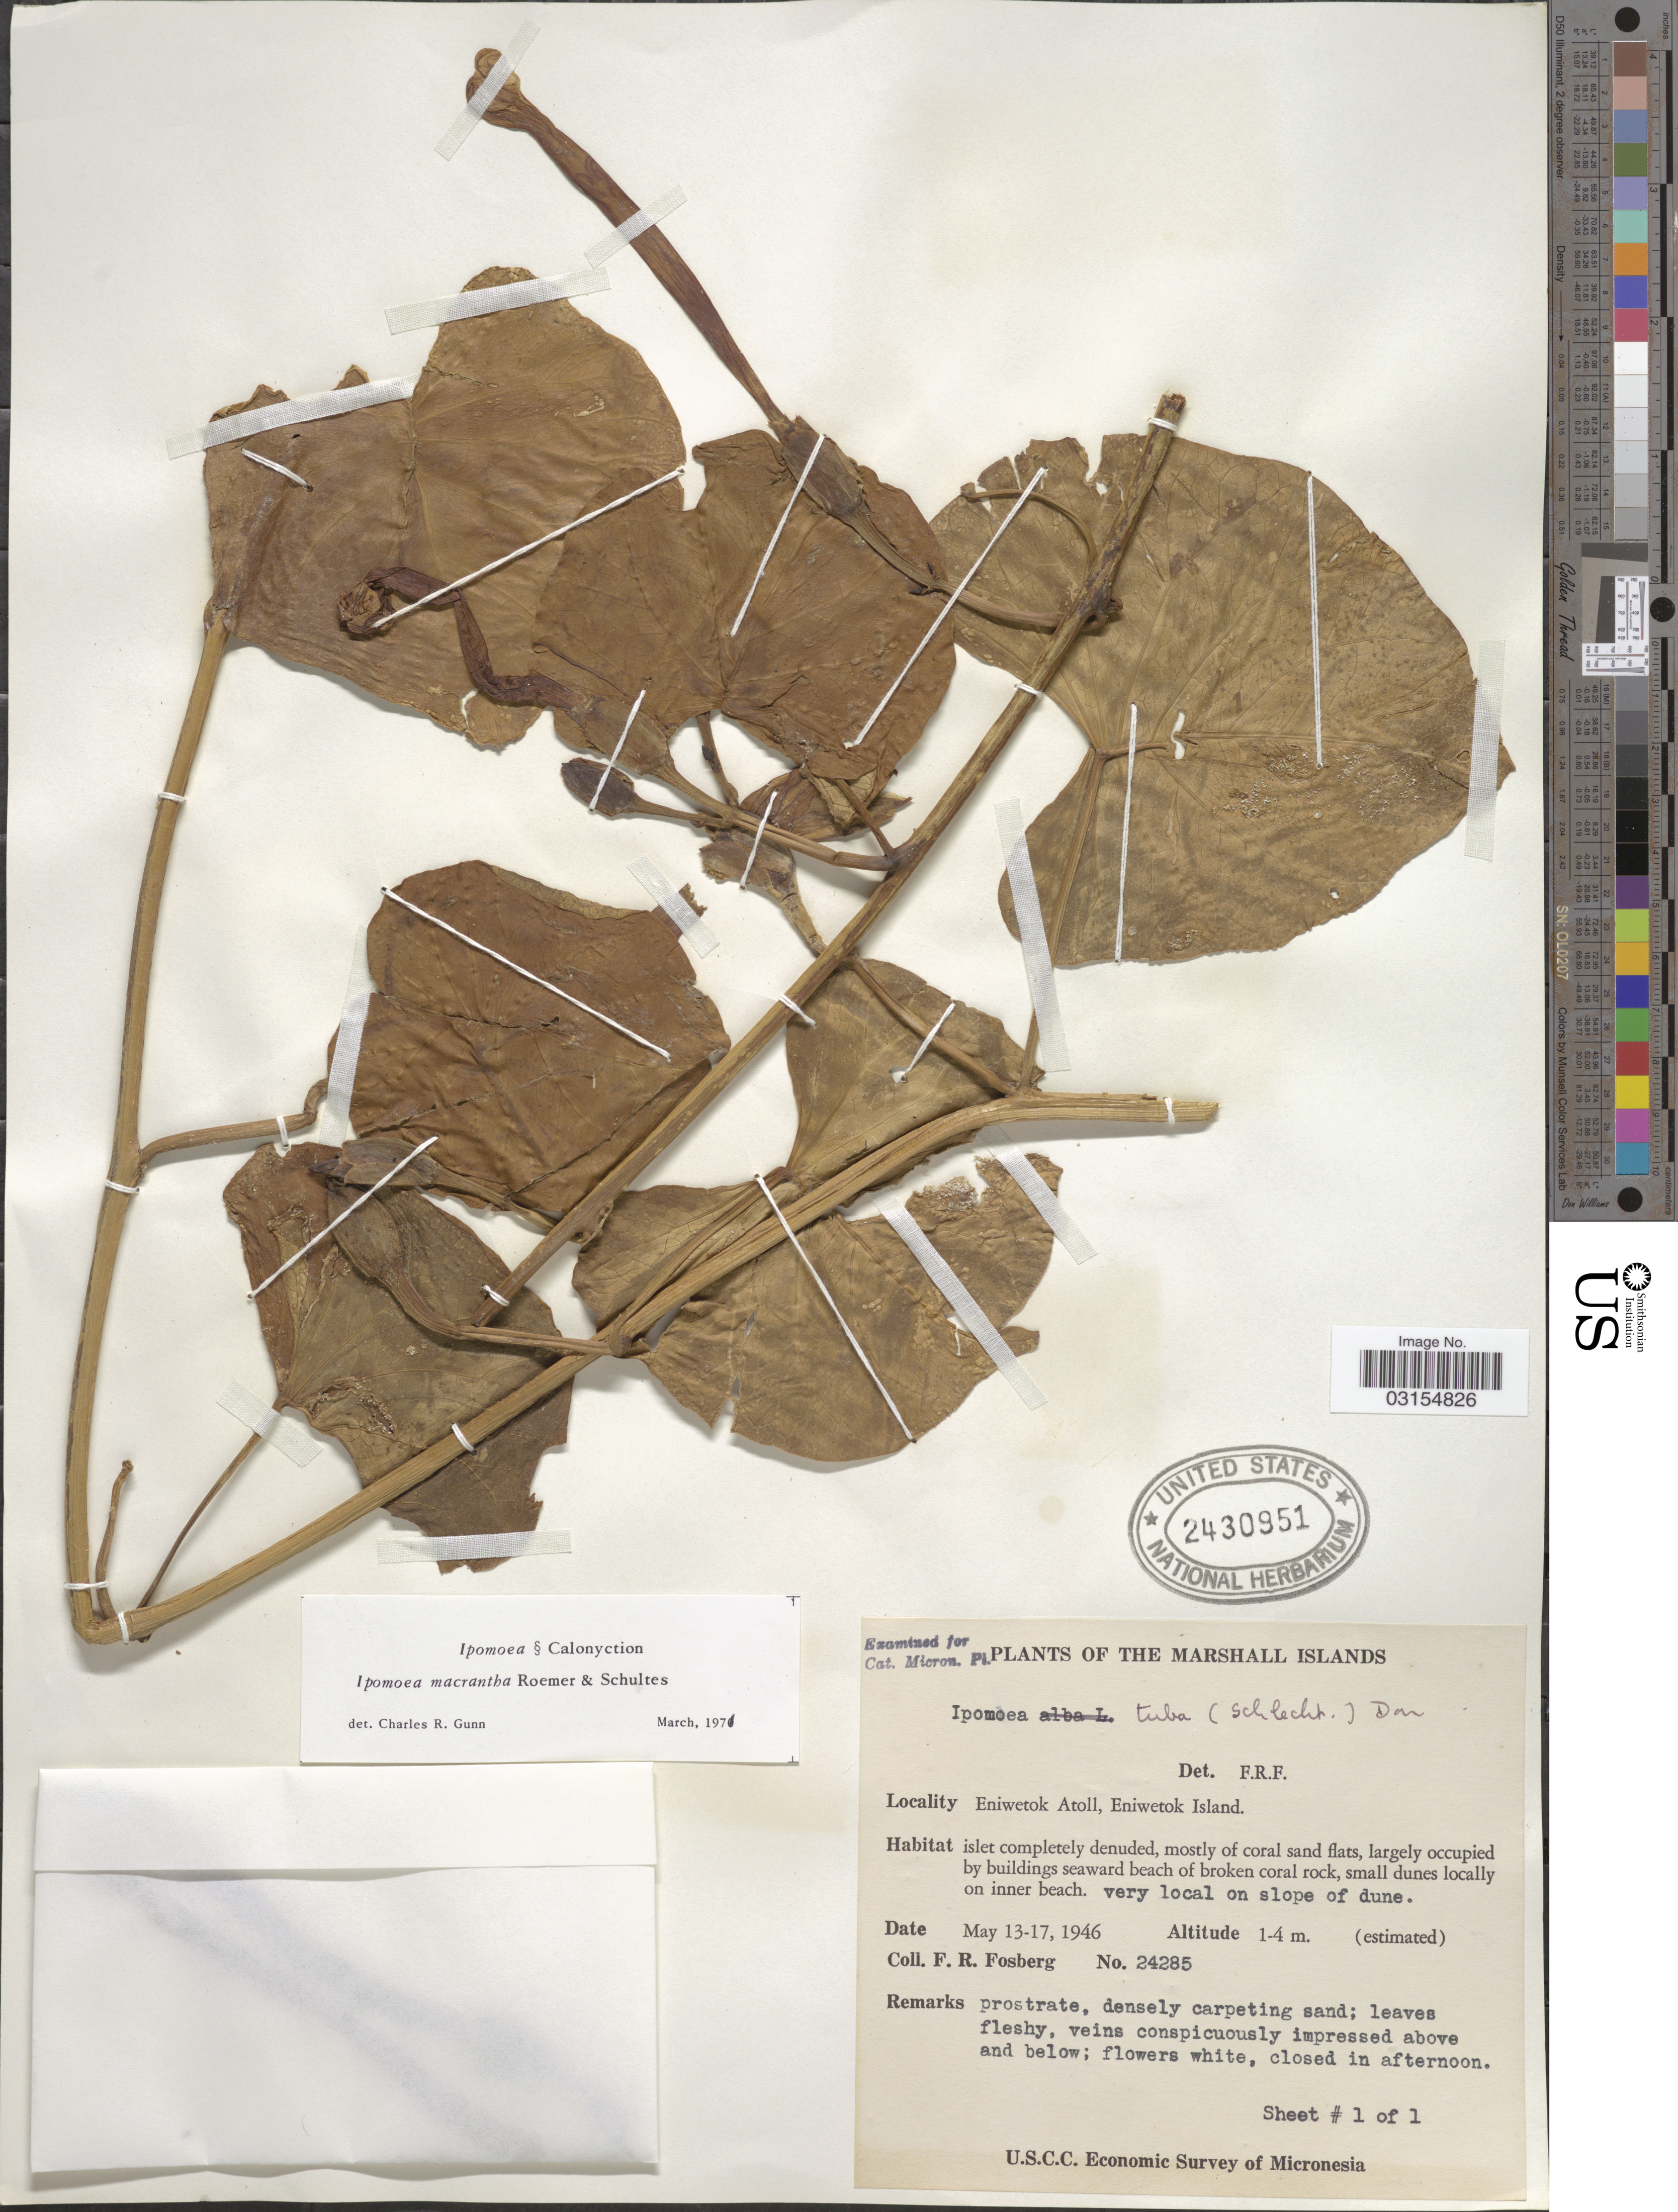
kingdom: Plantae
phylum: Tracheophyta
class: Magnoliopsida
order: Solanales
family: Convolvulaceae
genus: Ipomoea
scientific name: Ipomoea violacea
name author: L.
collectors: F. R. Fosberg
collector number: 24285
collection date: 1946-05-13/1946-05-17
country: Marshall Islands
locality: Eniwetok Atoll, Eniwetok Island.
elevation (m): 1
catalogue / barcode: US 2430951